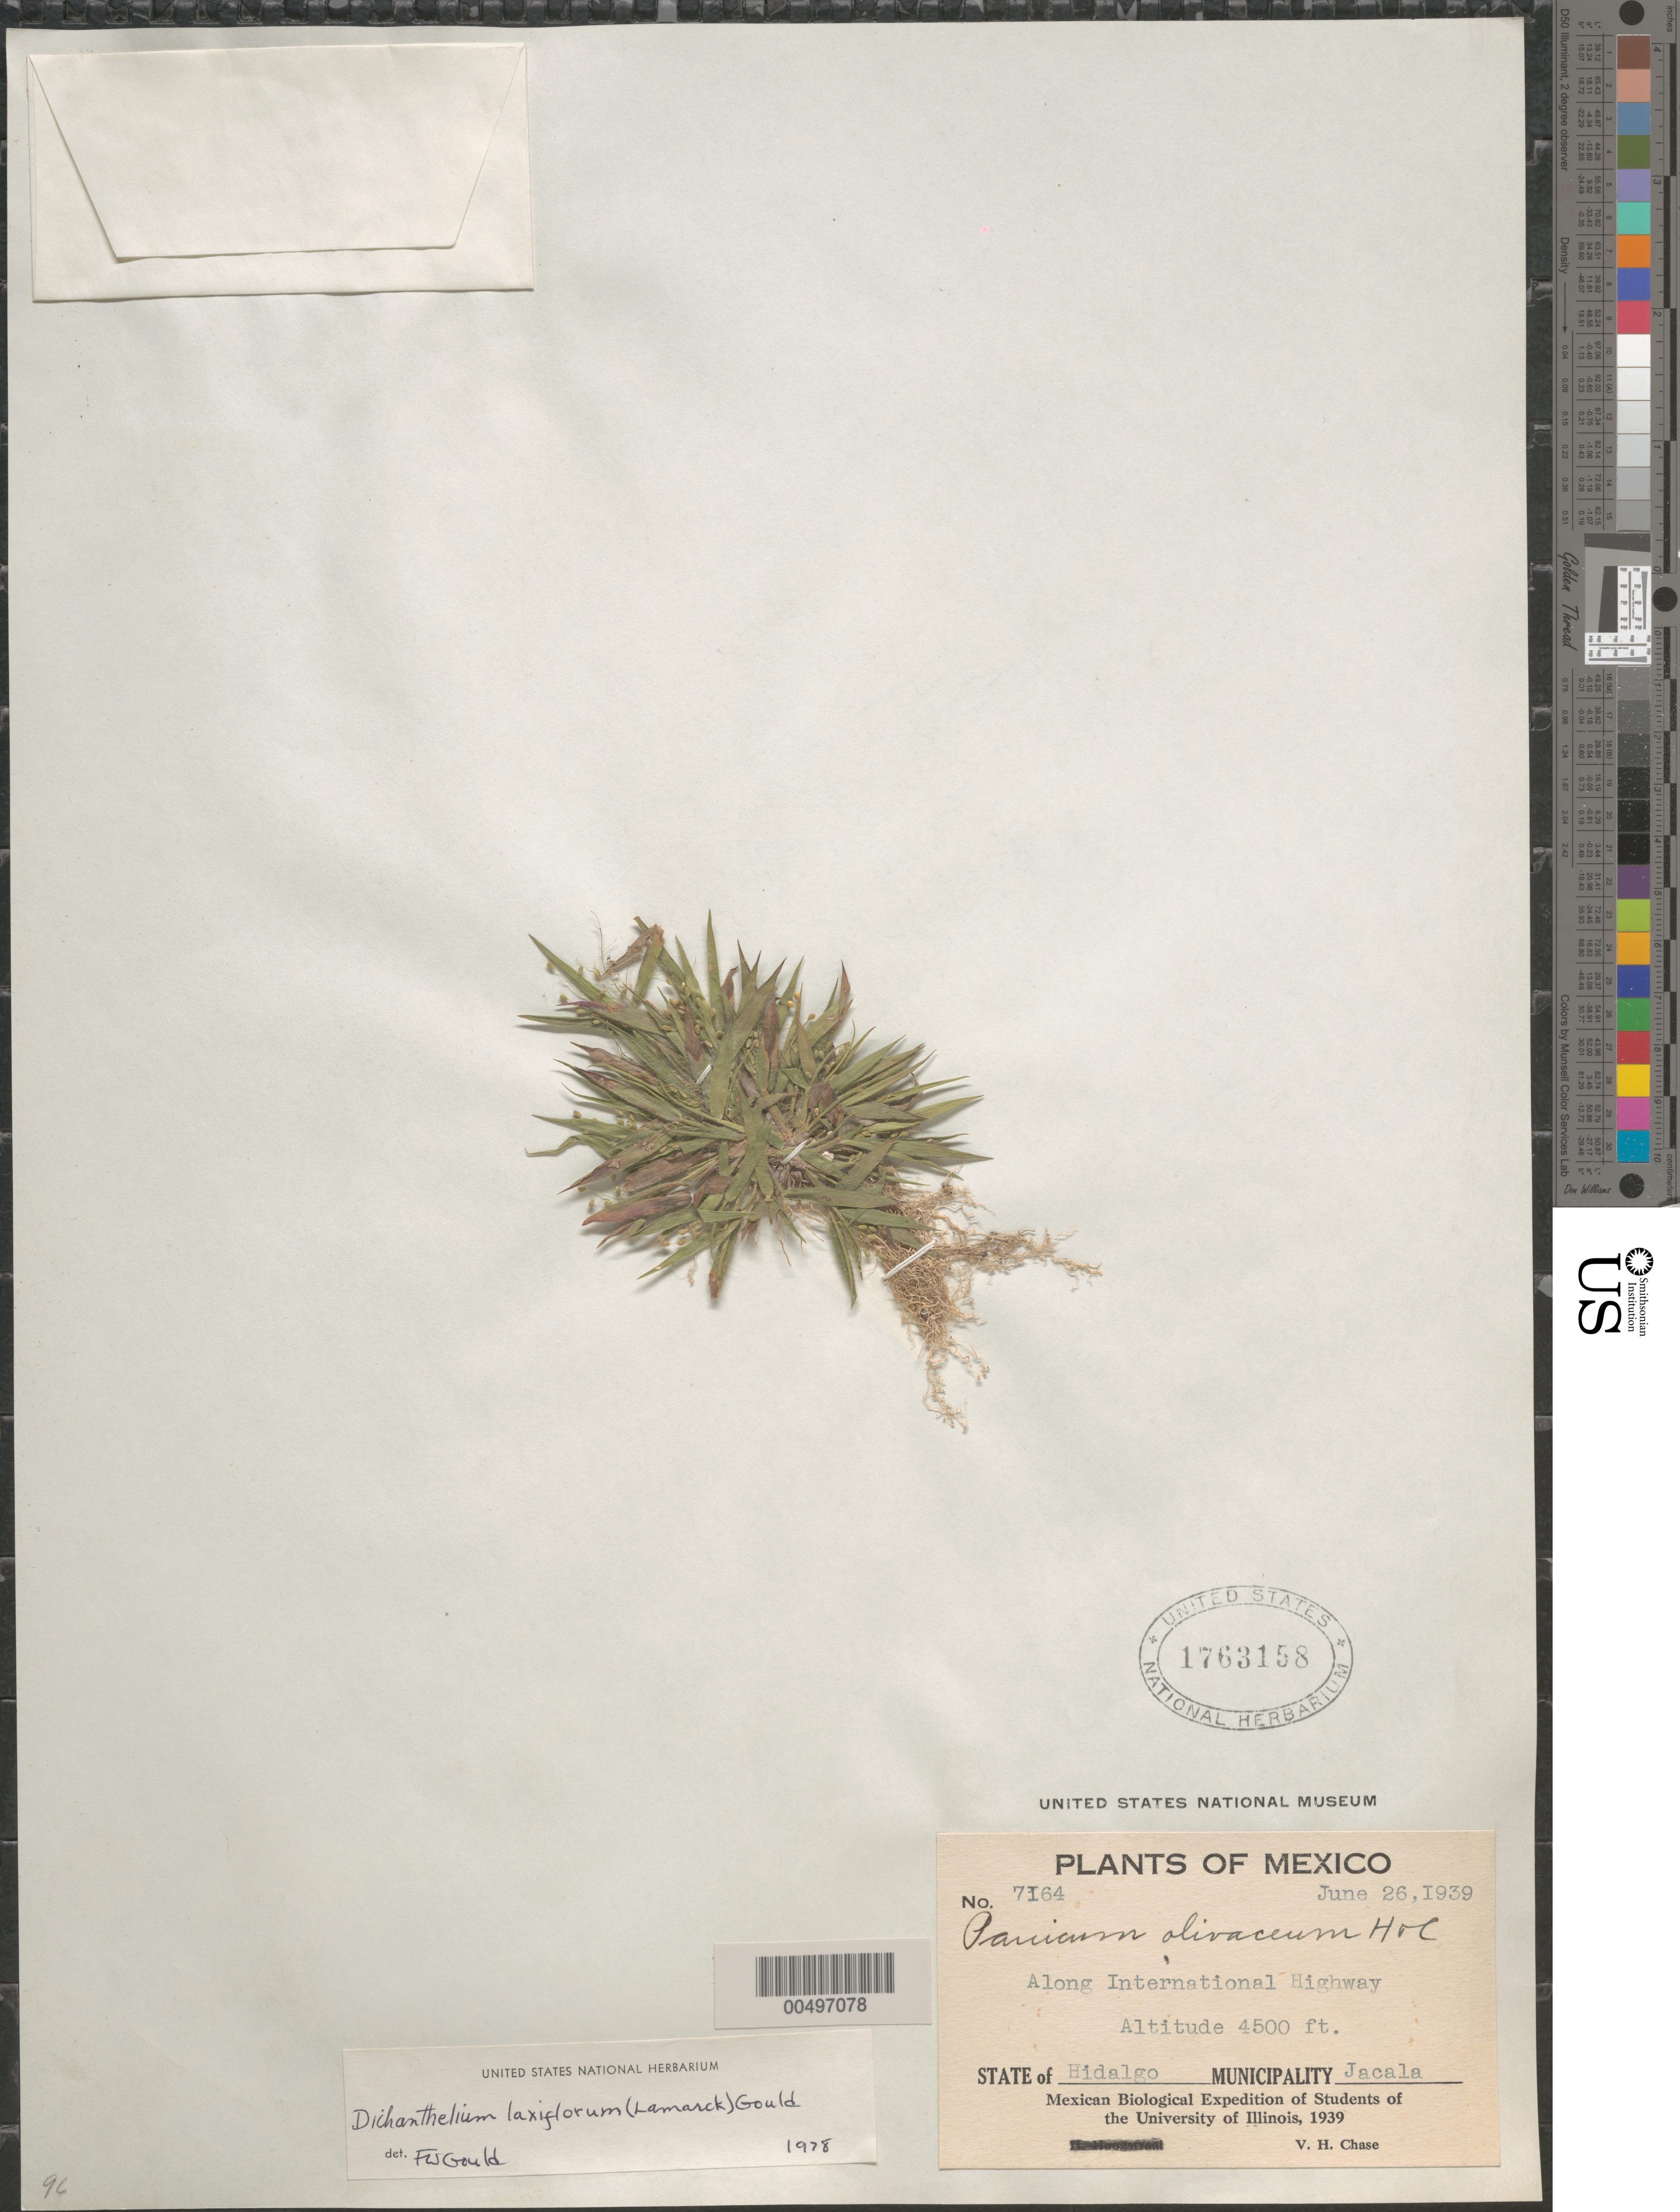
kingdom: Plantae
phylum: Tracheophyta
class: Liliopsida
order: Poales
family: Poaceae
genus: Dichanthelium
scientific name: Dichanthelium laxiflorum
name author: (Lam.) Gould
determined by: Gould, F. W.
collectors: V. H. Chase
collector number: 7164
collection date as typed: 26 Jun 1939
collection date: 1939-06-26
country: Mexico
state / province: Hidalgo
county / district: Jacala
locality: Along International Hwy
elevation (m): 1372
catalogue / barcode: US 1763158